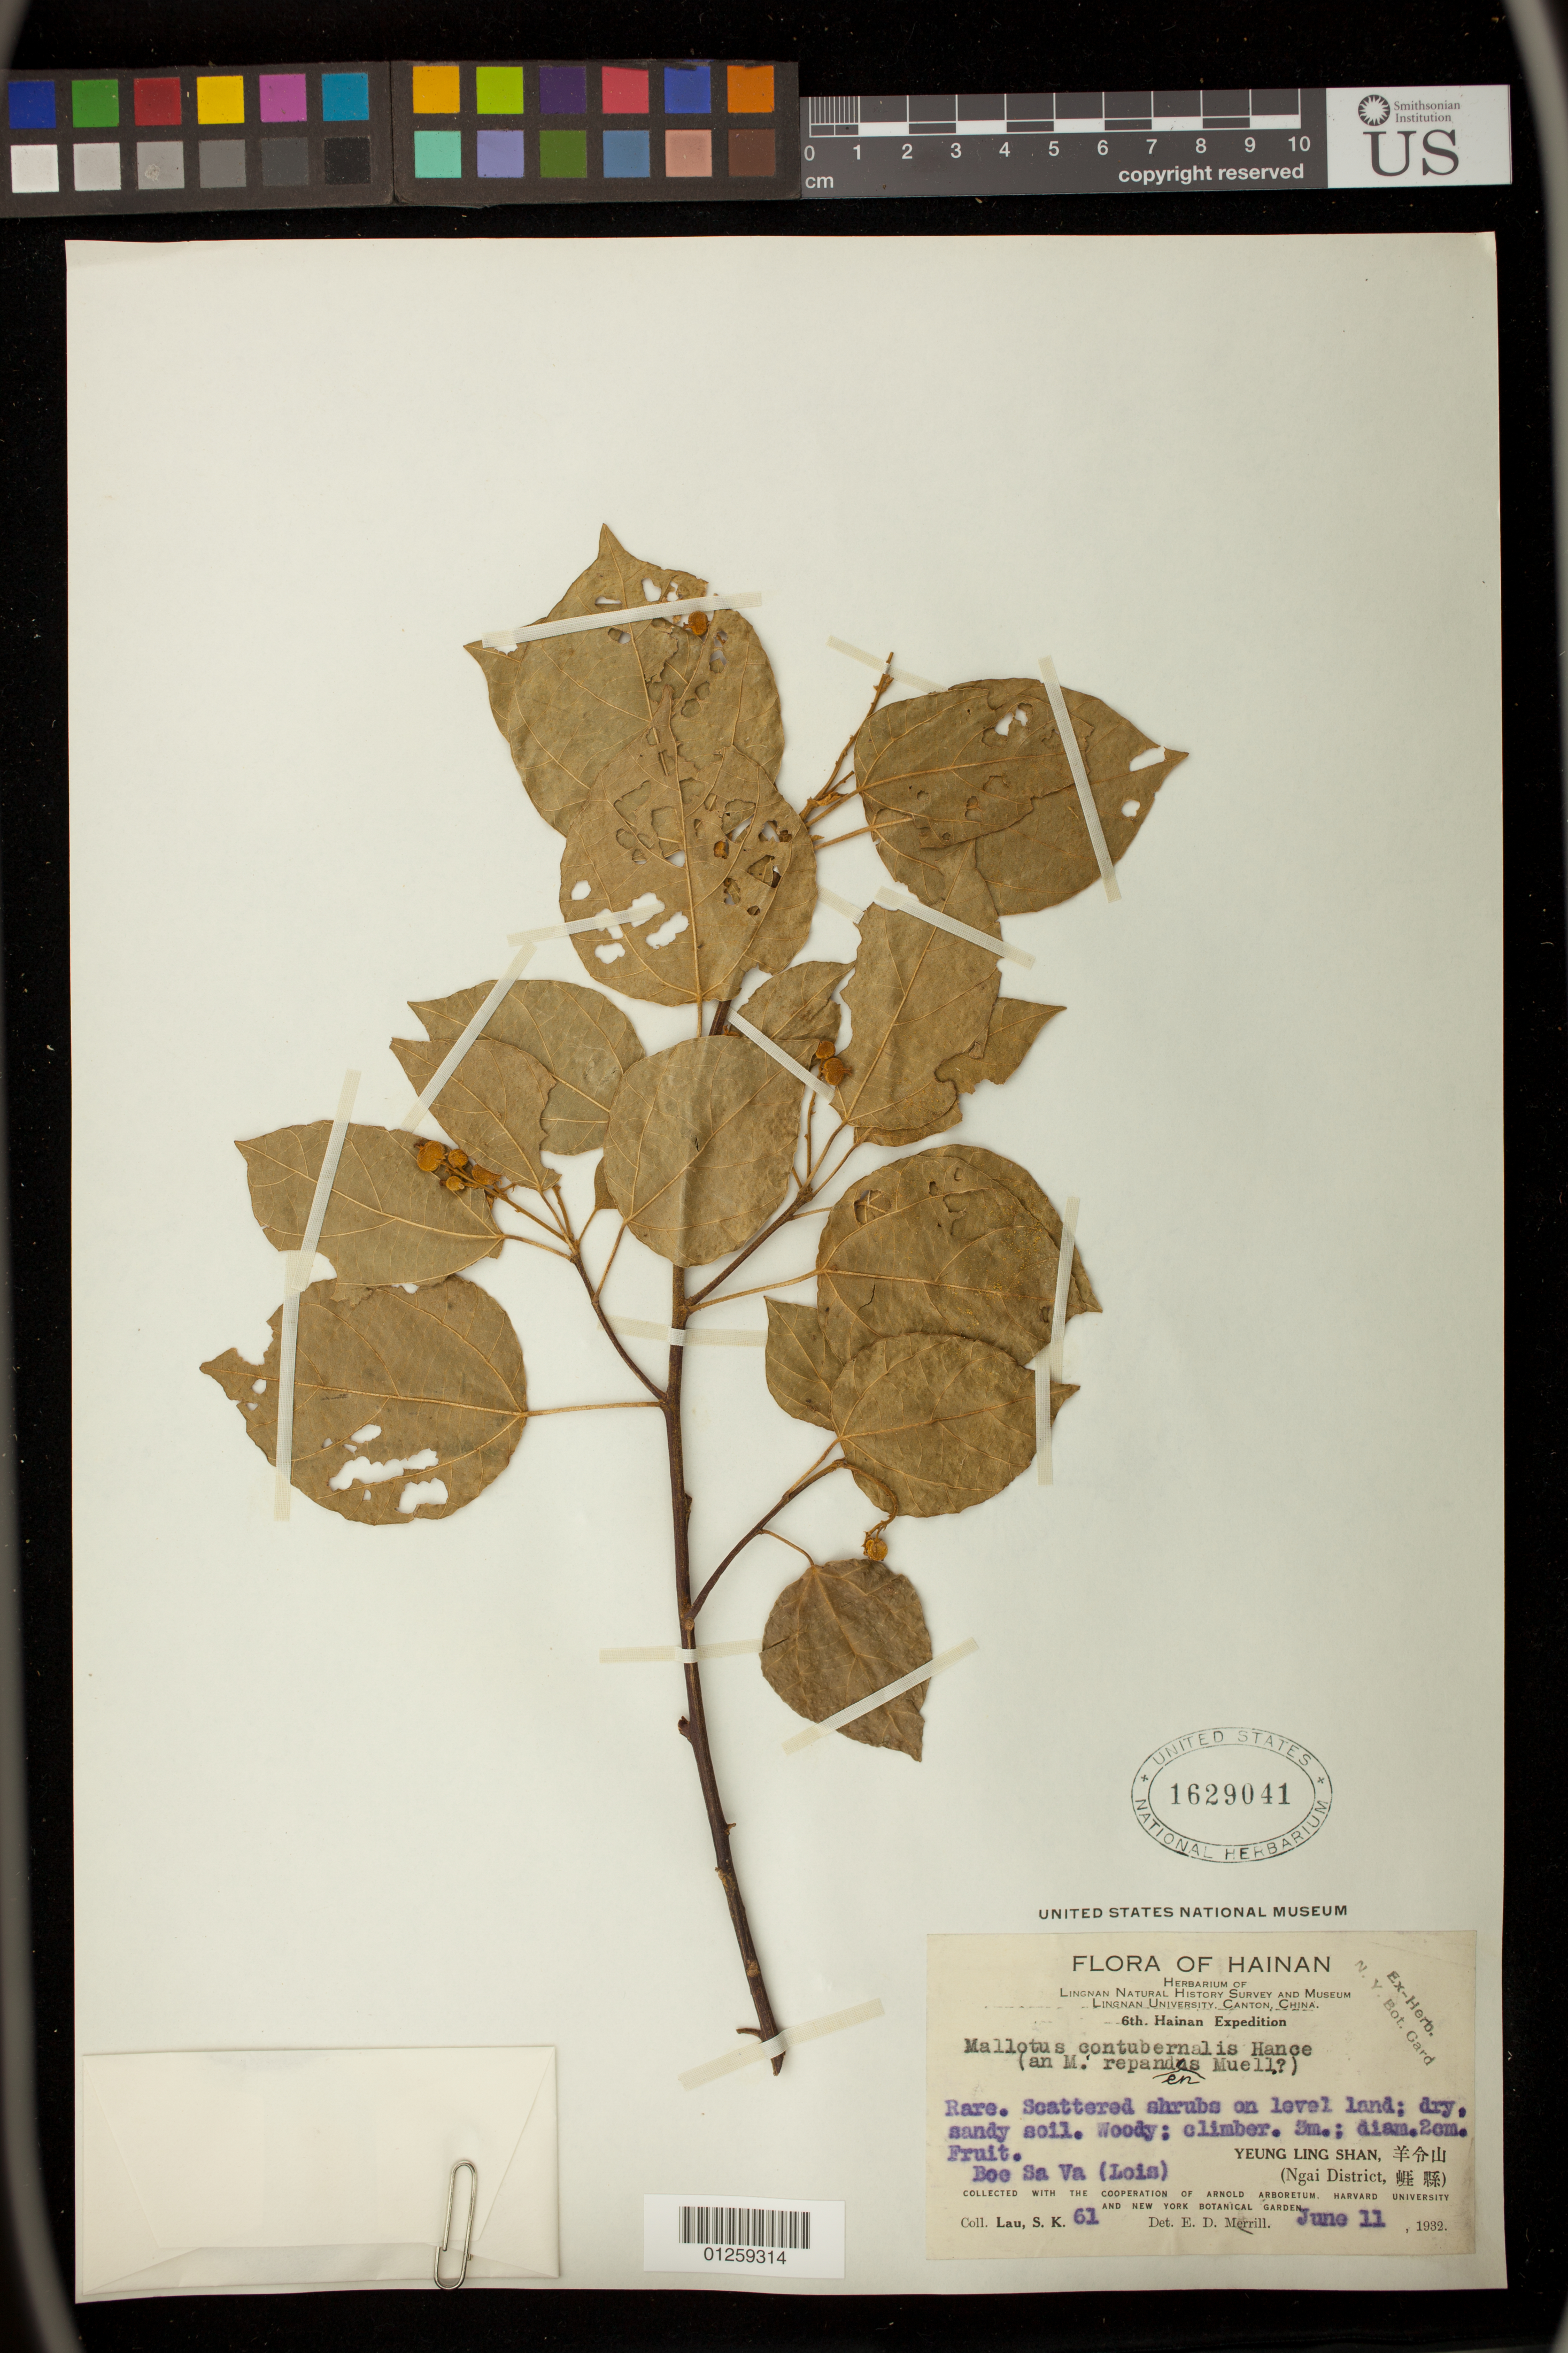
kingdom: Plantae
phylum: Tracheophyta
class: Magnoliopsida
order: Malpighiales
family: Euphorbiaceae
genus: Mallotus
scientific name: Mallotus repandus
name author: (Rottler) Müll. Arg.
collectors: S. K. Lau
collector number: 61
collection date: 1932-06-11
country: China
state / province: Hainan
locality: Yeung Ling Shan Ngai District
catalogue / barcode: US 1629041